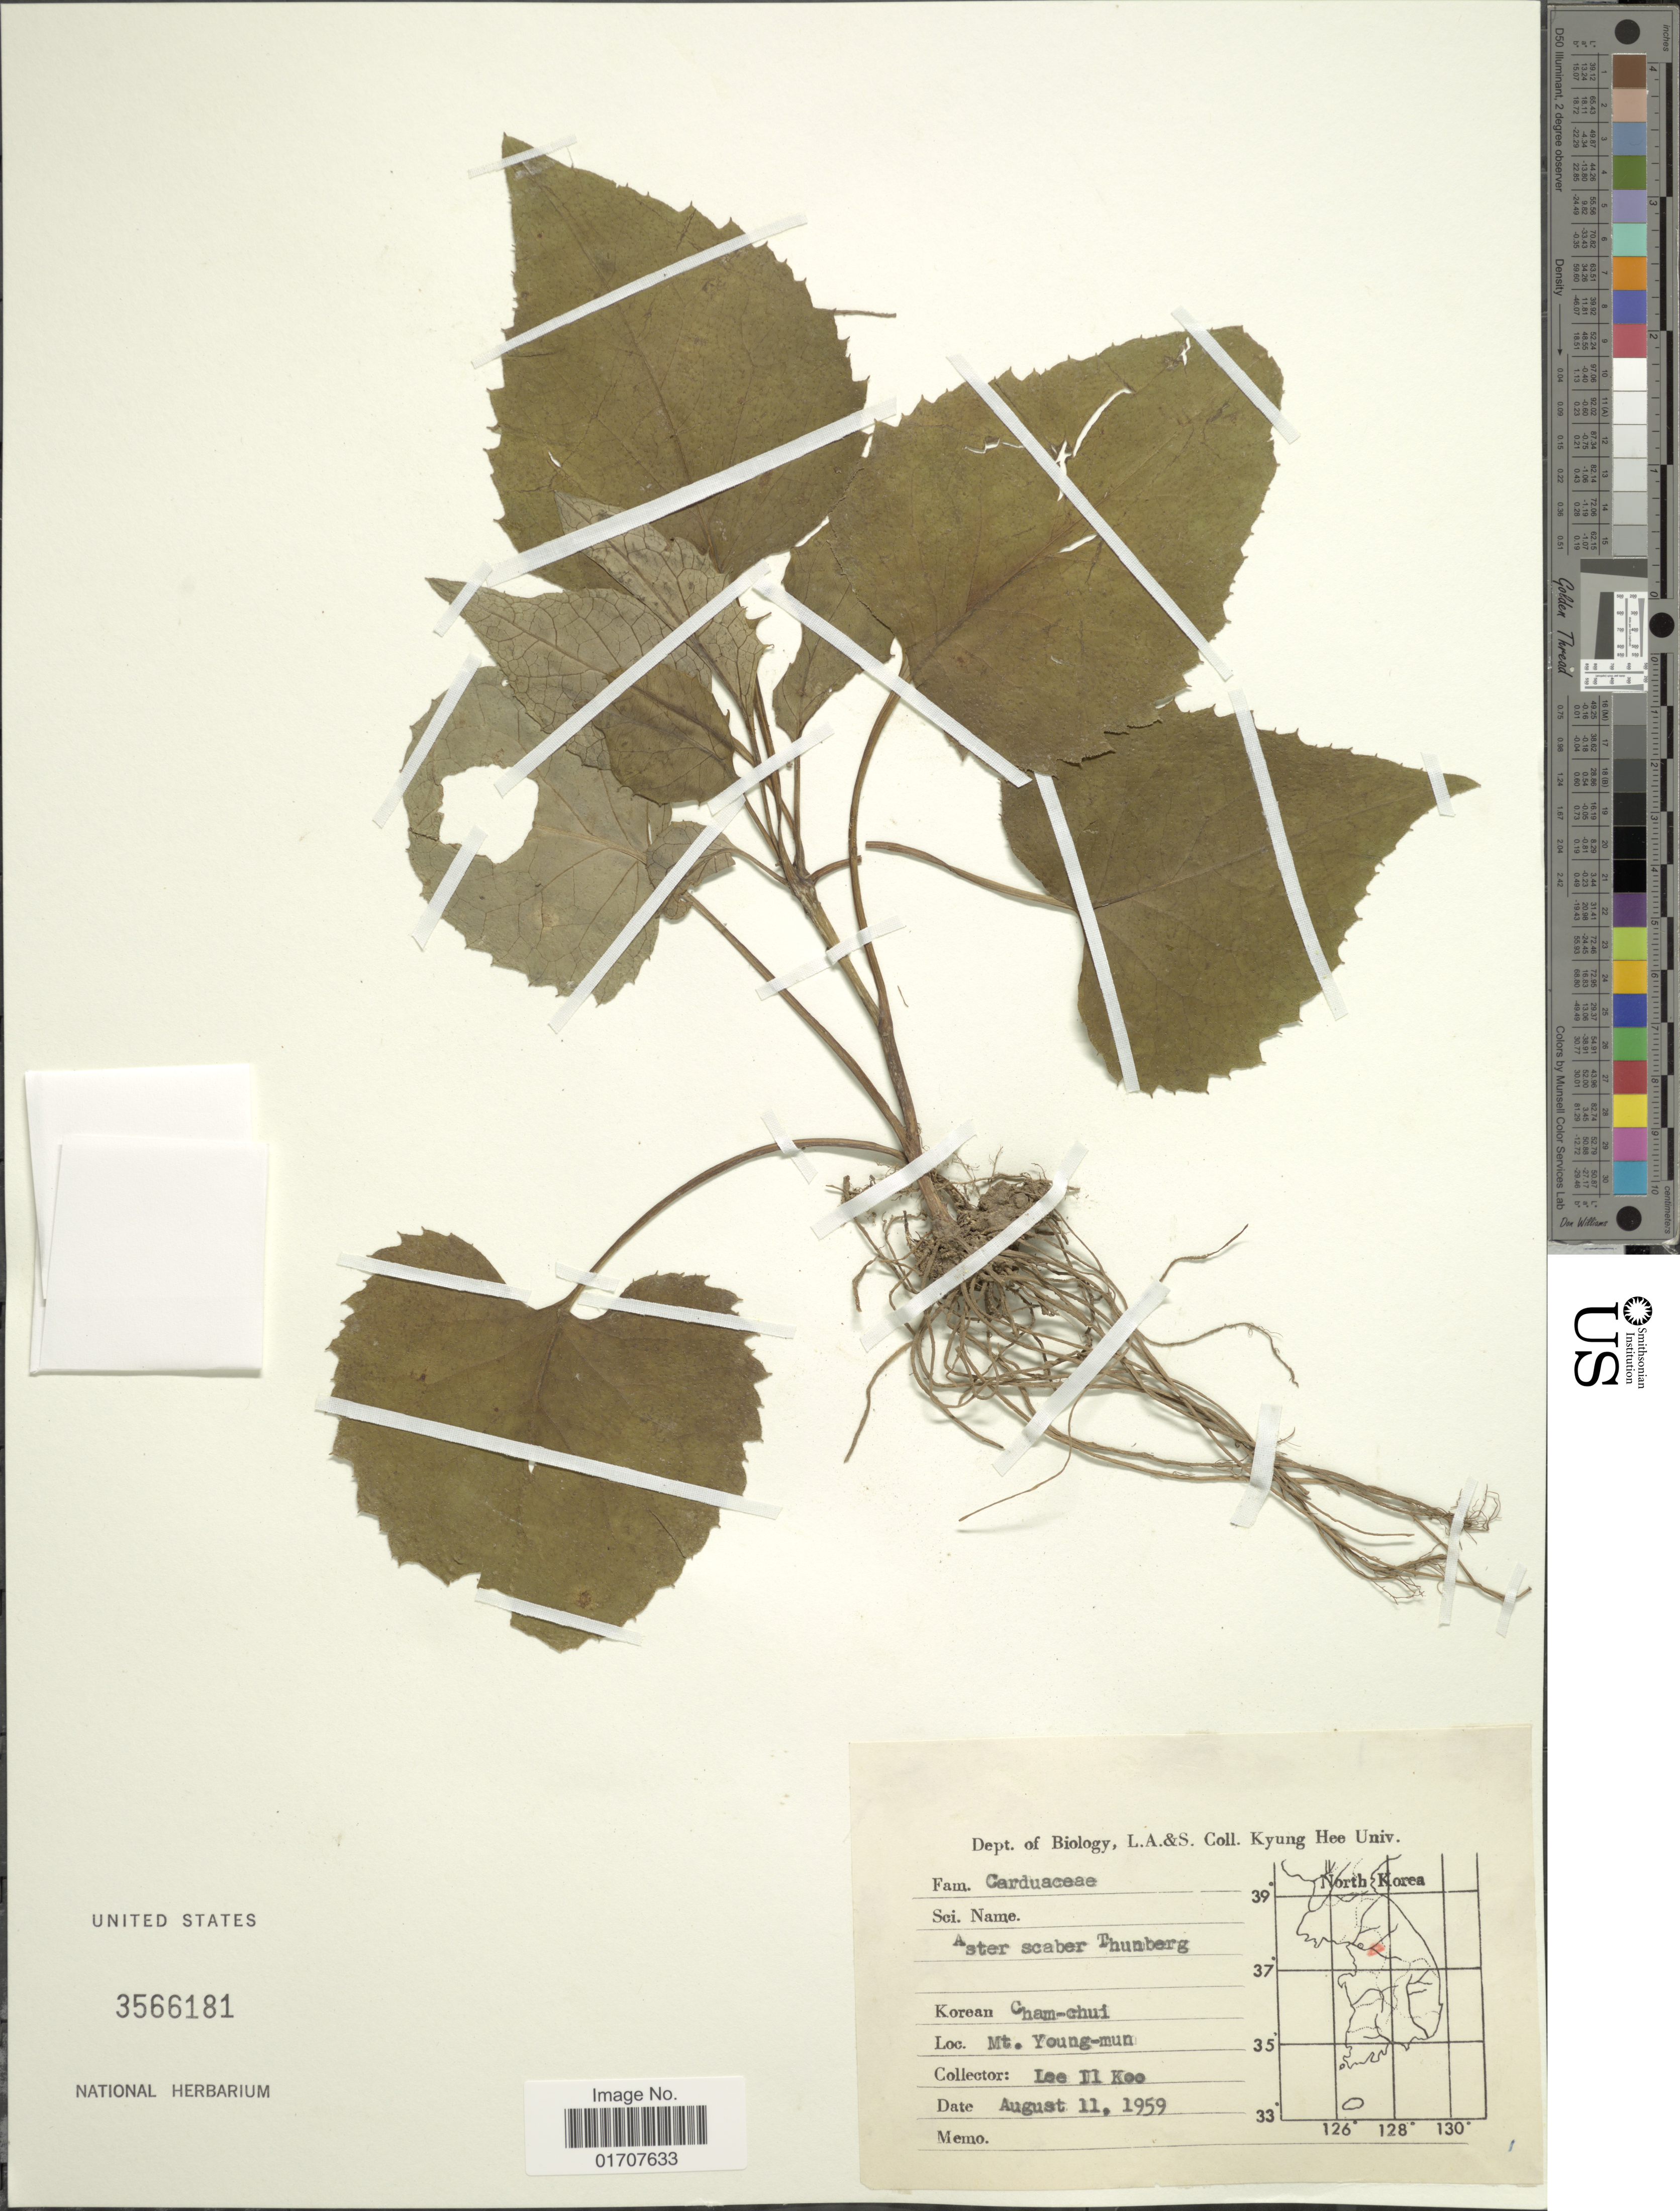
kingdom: Plantae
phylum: Tracheophyta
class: Magnoliopsida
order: Asterales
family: Asteraceae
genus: Doellingeria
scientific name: Doellingeria scaber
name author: (Thunb.) Nees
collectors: I. Lee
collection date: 1959-08-11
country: South Korea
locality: Mt. Young-mun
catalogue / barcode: US 3566181